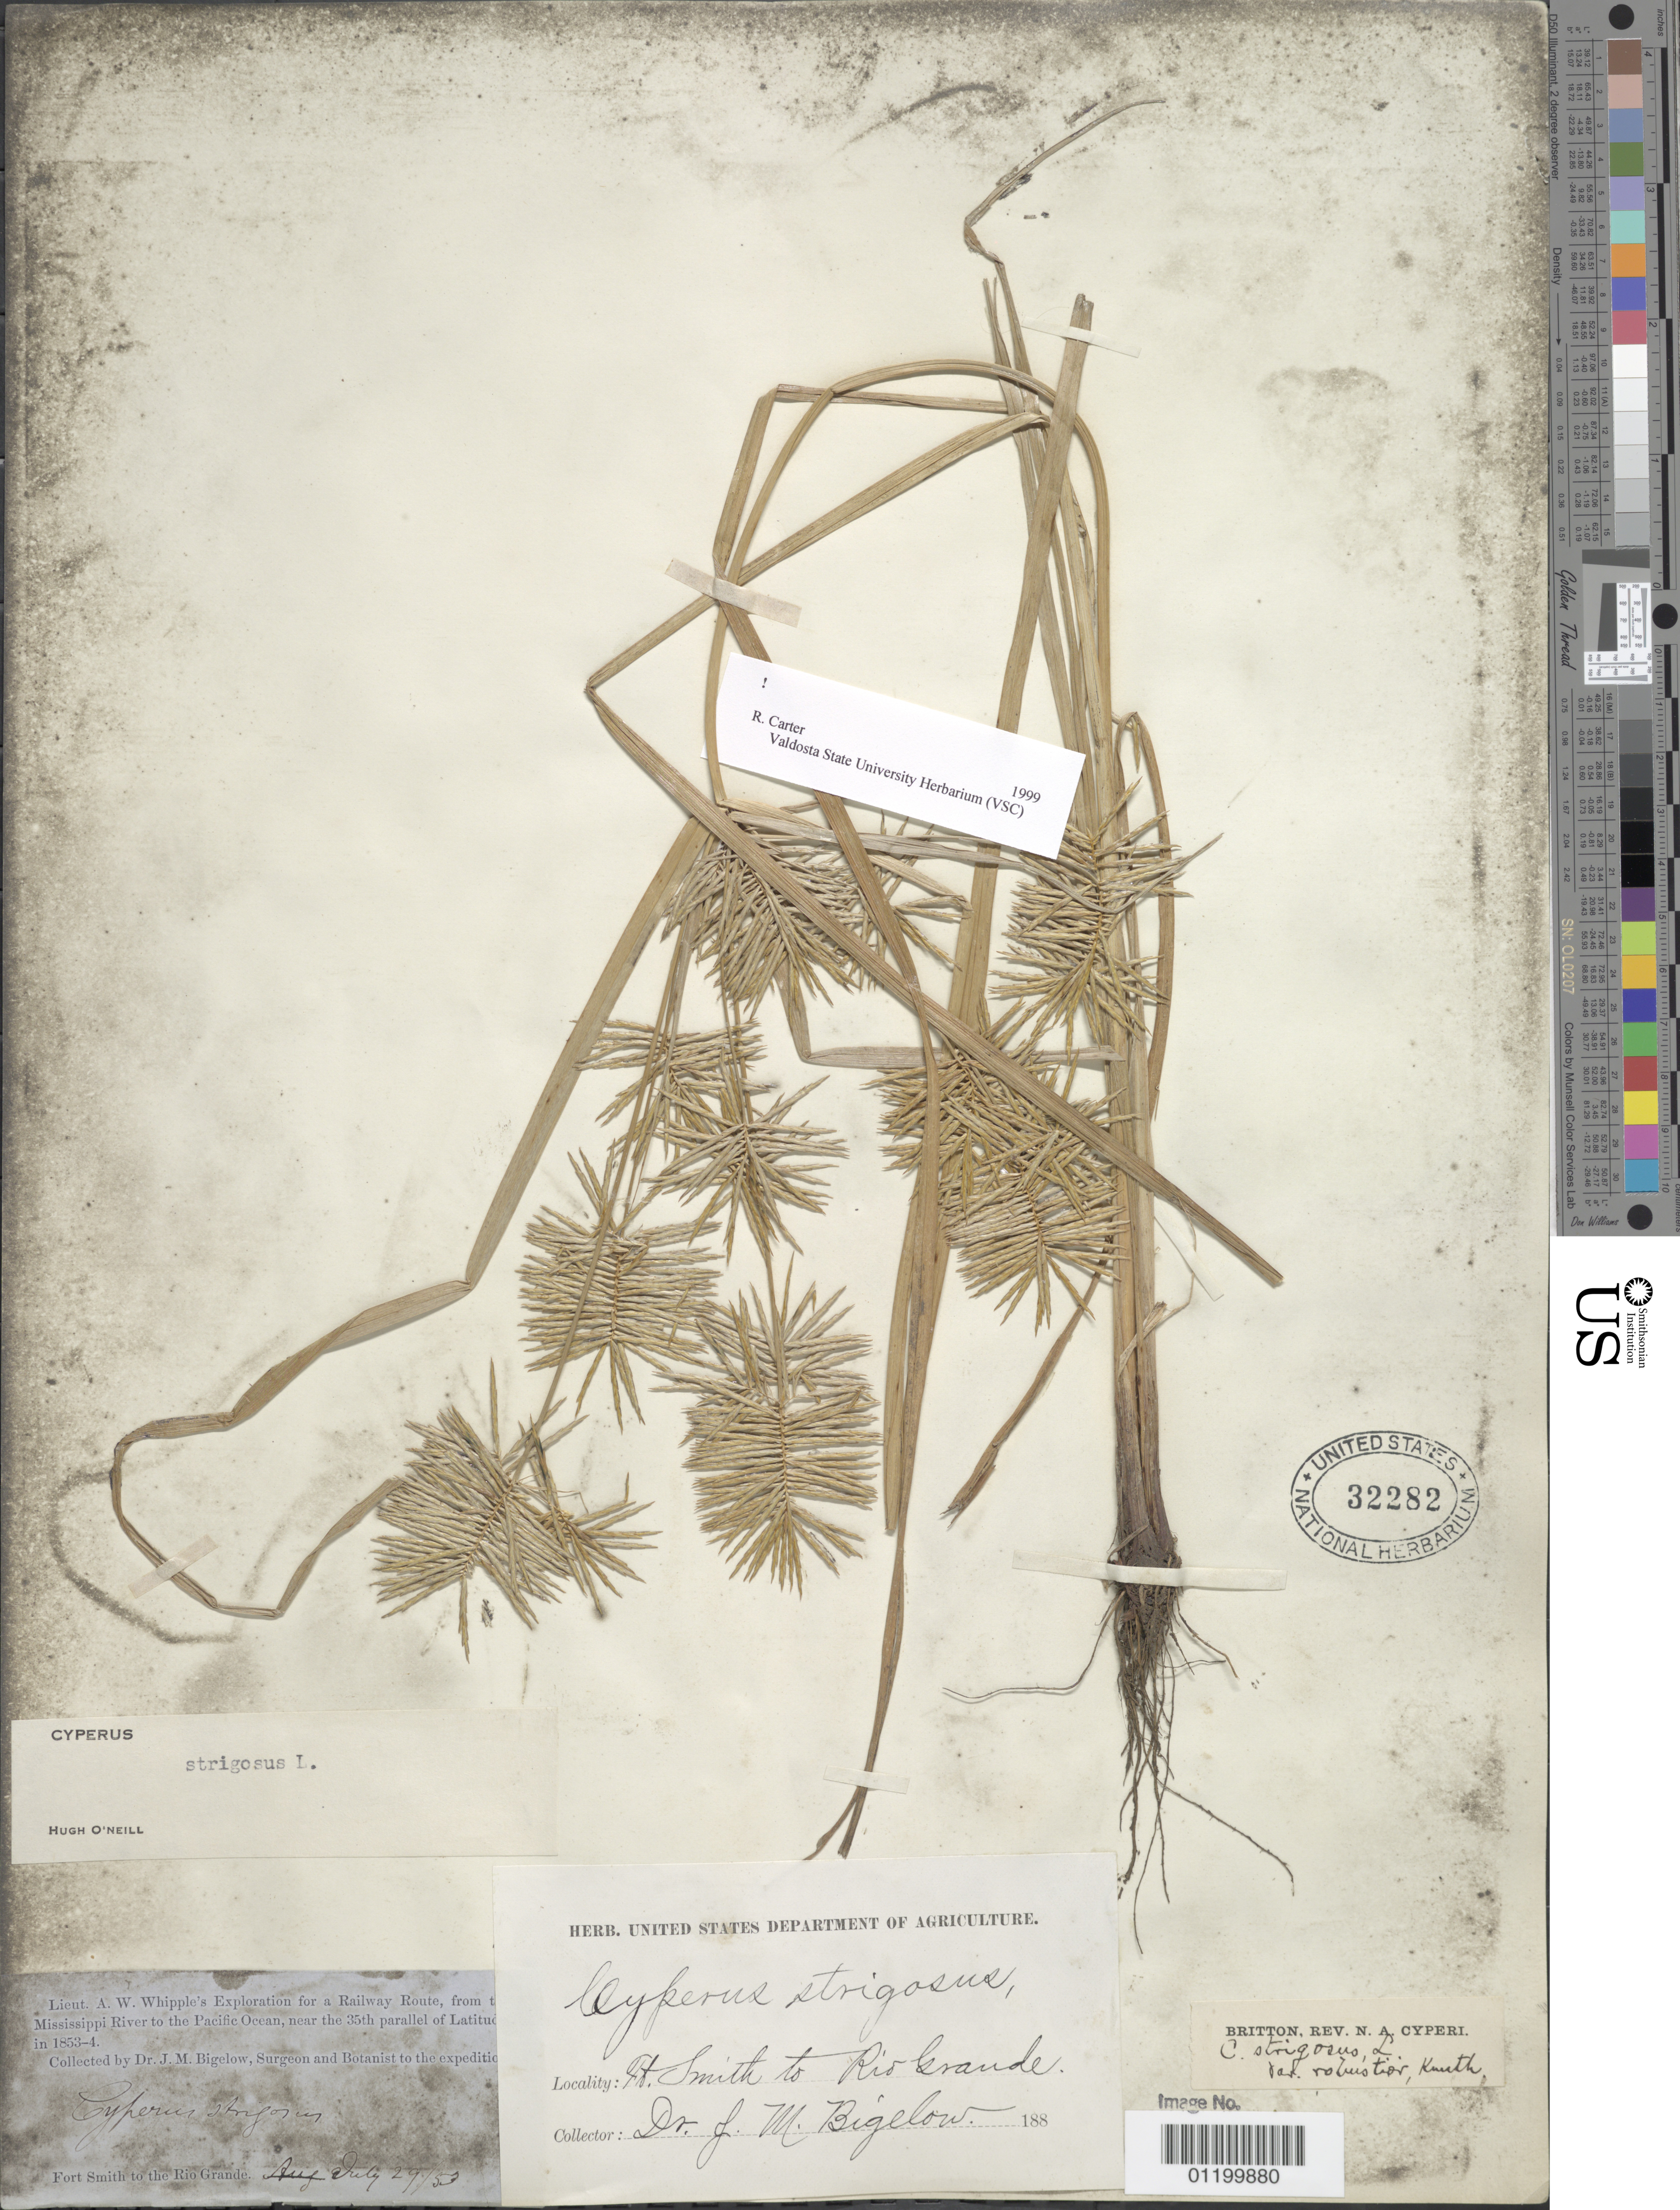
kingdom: Plantae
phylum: Tracheophyta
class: Liliopsida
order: Poales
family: Cyperaceae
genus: Cyperus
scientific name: Cyperus strigosus L.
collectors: J. M. Bigelow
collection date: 1853-07-29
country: United States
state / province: Oklahoma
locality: Fort Smith to the Rio Grande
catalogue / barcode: US 32282